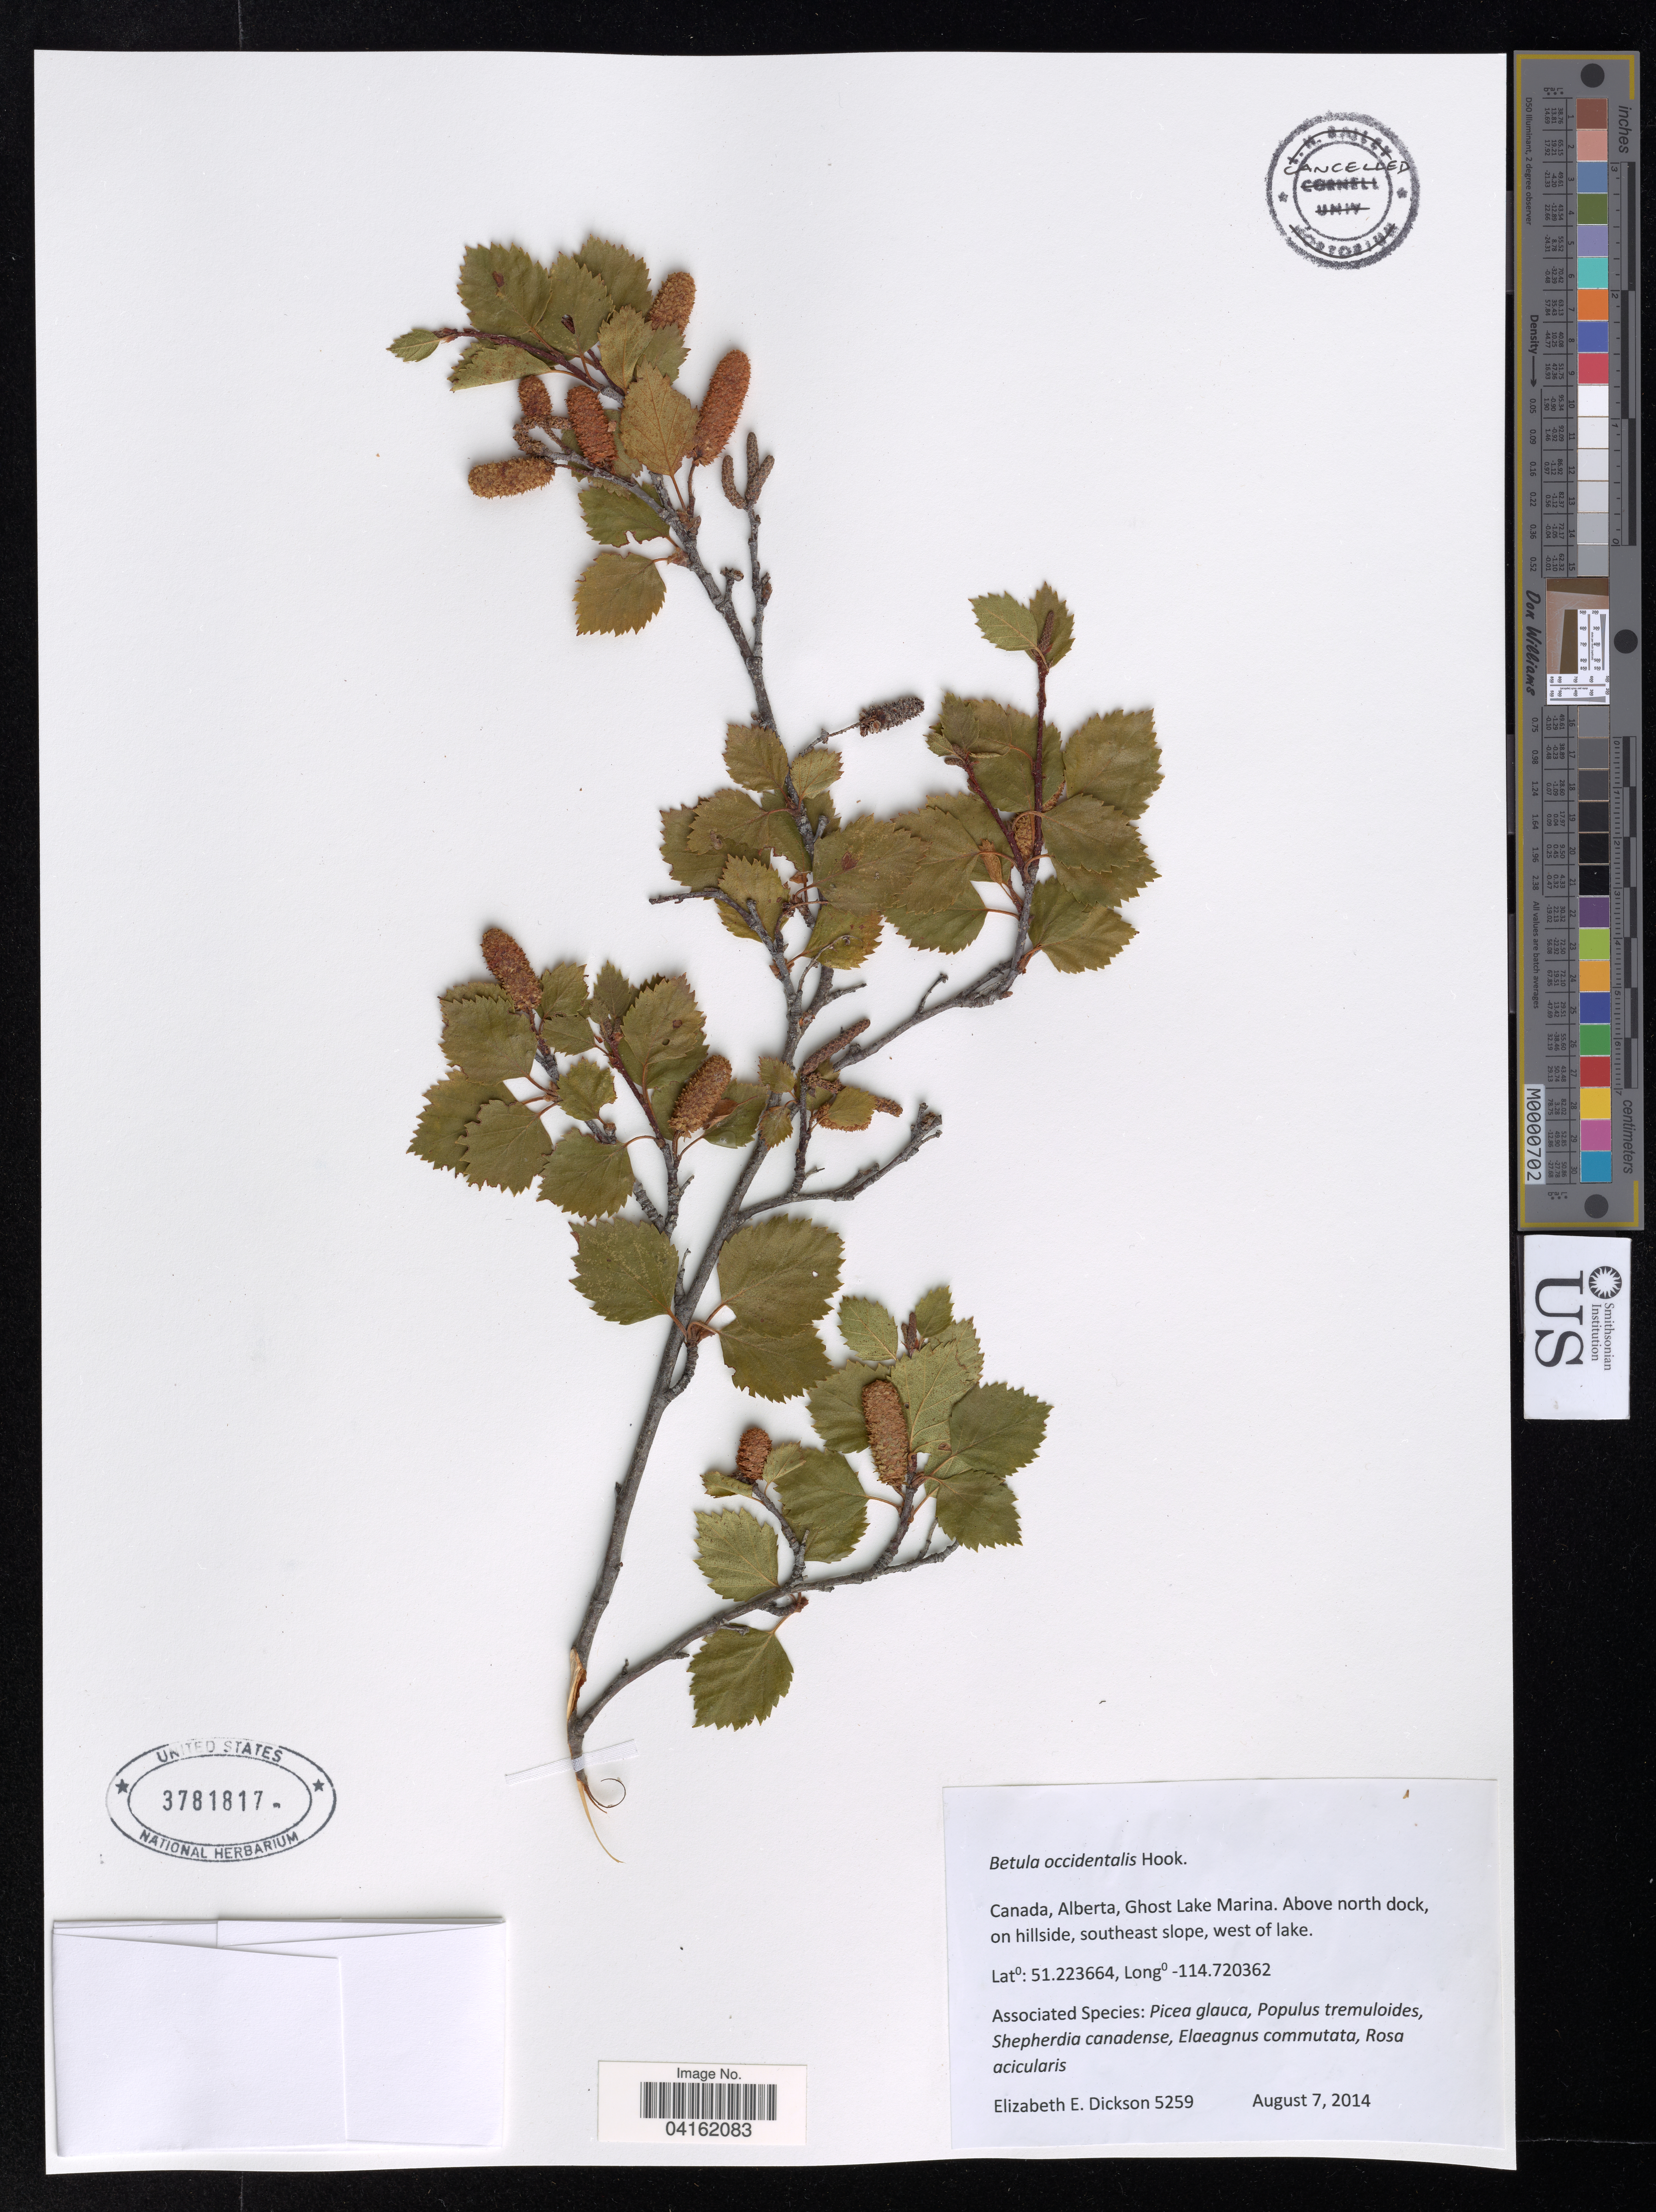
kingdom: Plantae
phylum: Tracheophyta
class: Magnoliopsida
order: Fagales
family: Betulaceae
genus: Betula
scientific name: Betula occidentalis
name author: Hook.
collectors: E. Dickson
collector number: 5259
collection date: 2014-08-07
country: Canada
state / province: Alberta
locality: Ghost Lake Marina. Above north dock, on hillside, southeast slope, west of lake.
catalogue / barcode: US 3781817